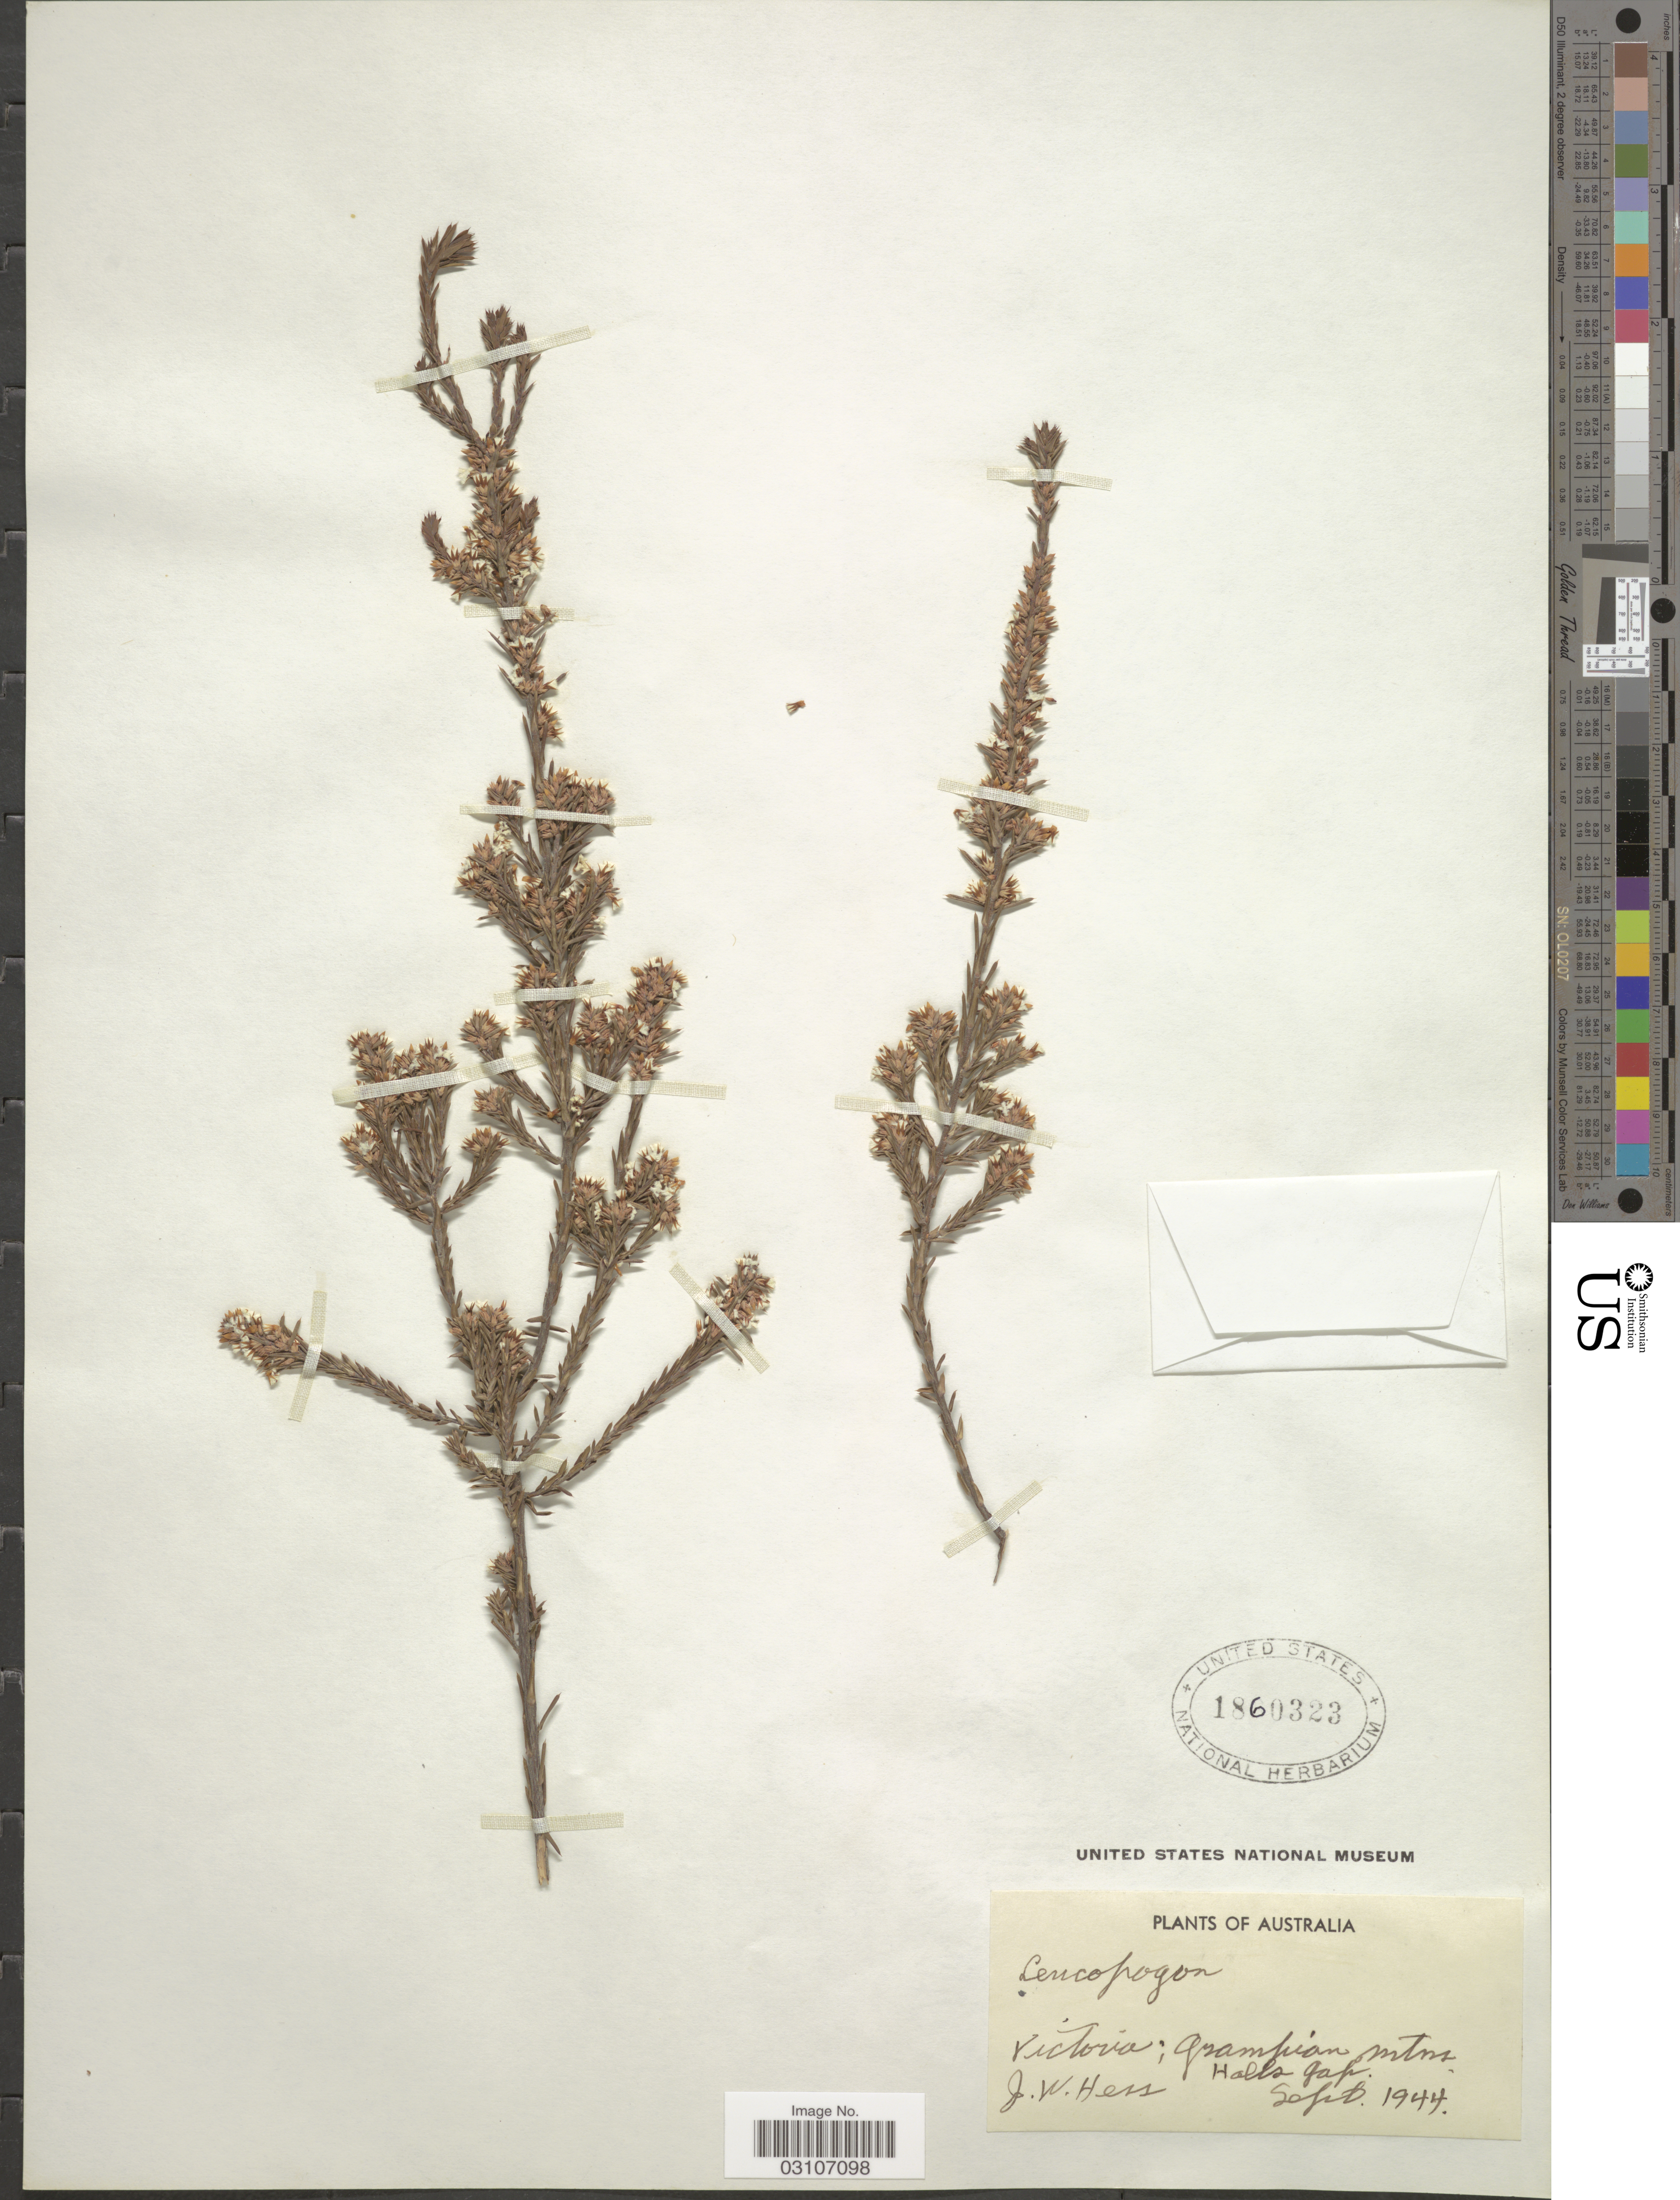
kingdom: Plantae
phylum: Tracheophyta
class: Magnoliopsida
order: Ericales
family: Ericaceae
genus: Leucopogon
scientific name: Leucopogon sp.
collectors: J. Hess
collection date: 1944-09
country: Australia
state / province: Victoria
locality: Victoria; Grampian mtns. Halls Gap.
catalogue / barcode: US 1860323